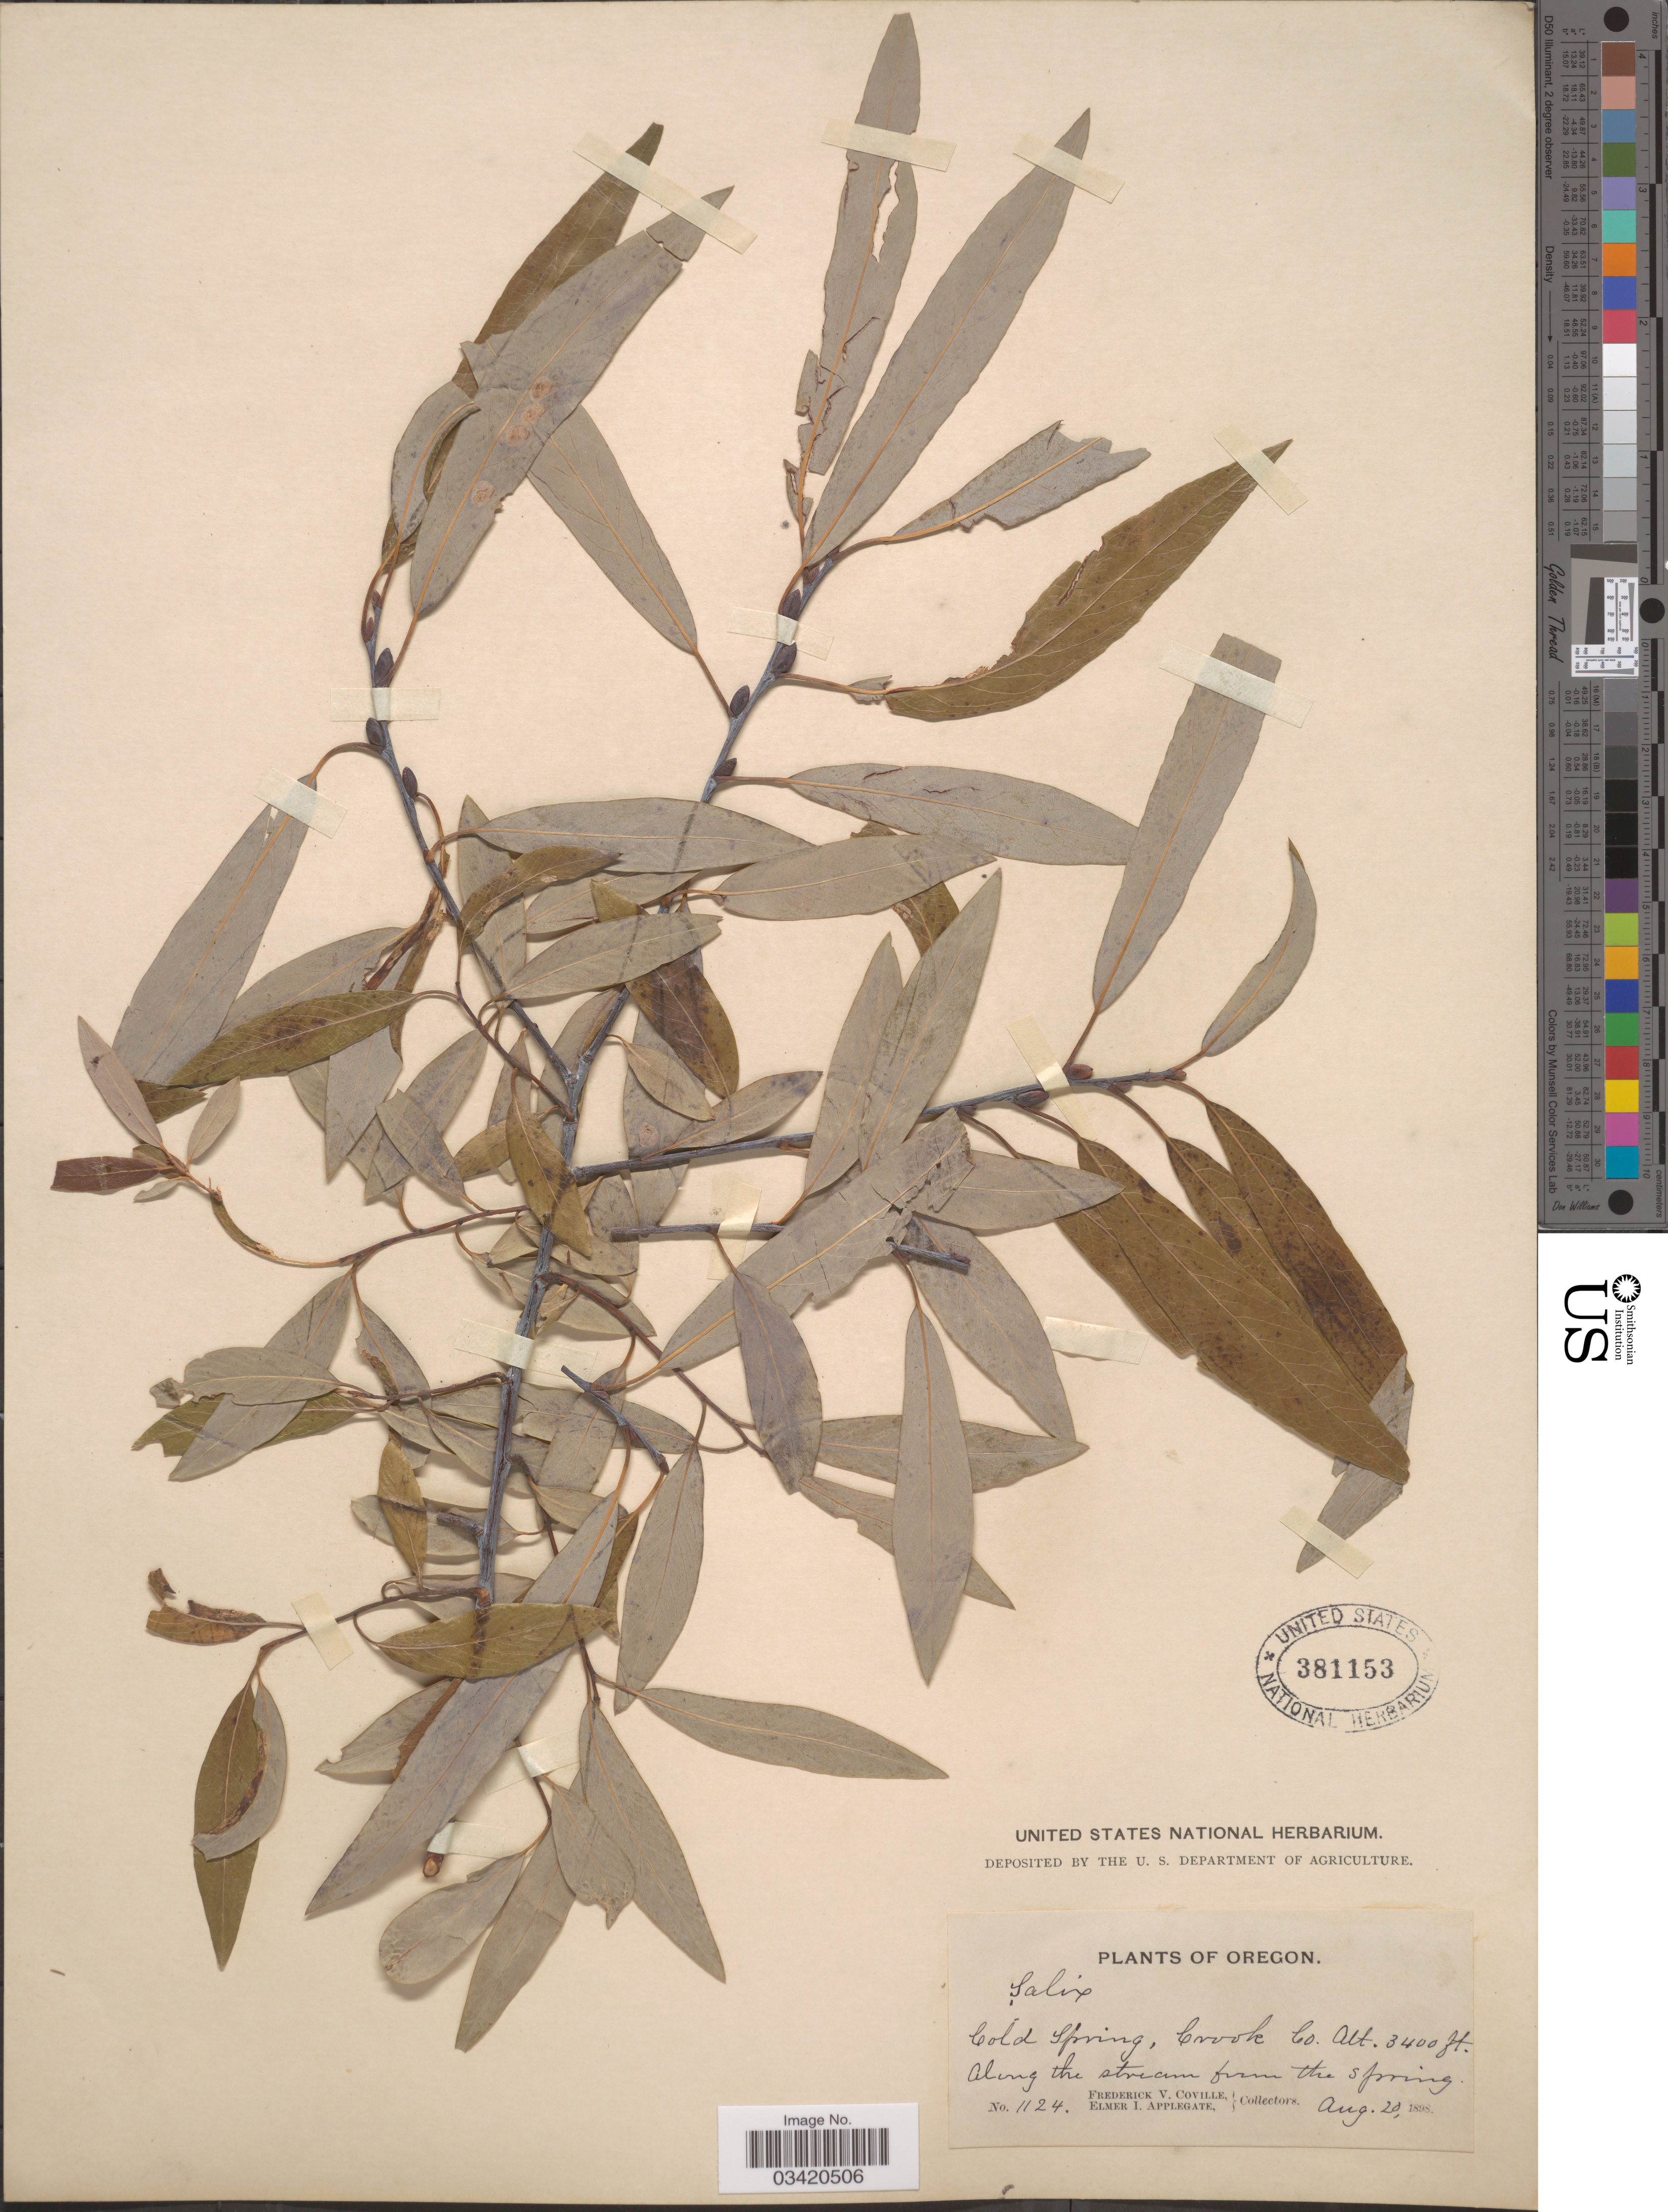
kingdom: Plantae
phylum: Tracheophyta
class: Magnoliopsida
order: Malpighiales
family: Salicaceae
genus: Salix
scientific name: Salix geyeriana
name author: Andersson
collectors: F. V. Coville & E. I. Applegate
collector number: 1124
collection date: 1898-08-20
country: United States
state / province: Oregon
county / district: Crook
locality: Cold Spring, Crook Co. Along the stream from the spring.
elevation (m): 1036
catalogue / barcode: US 381153